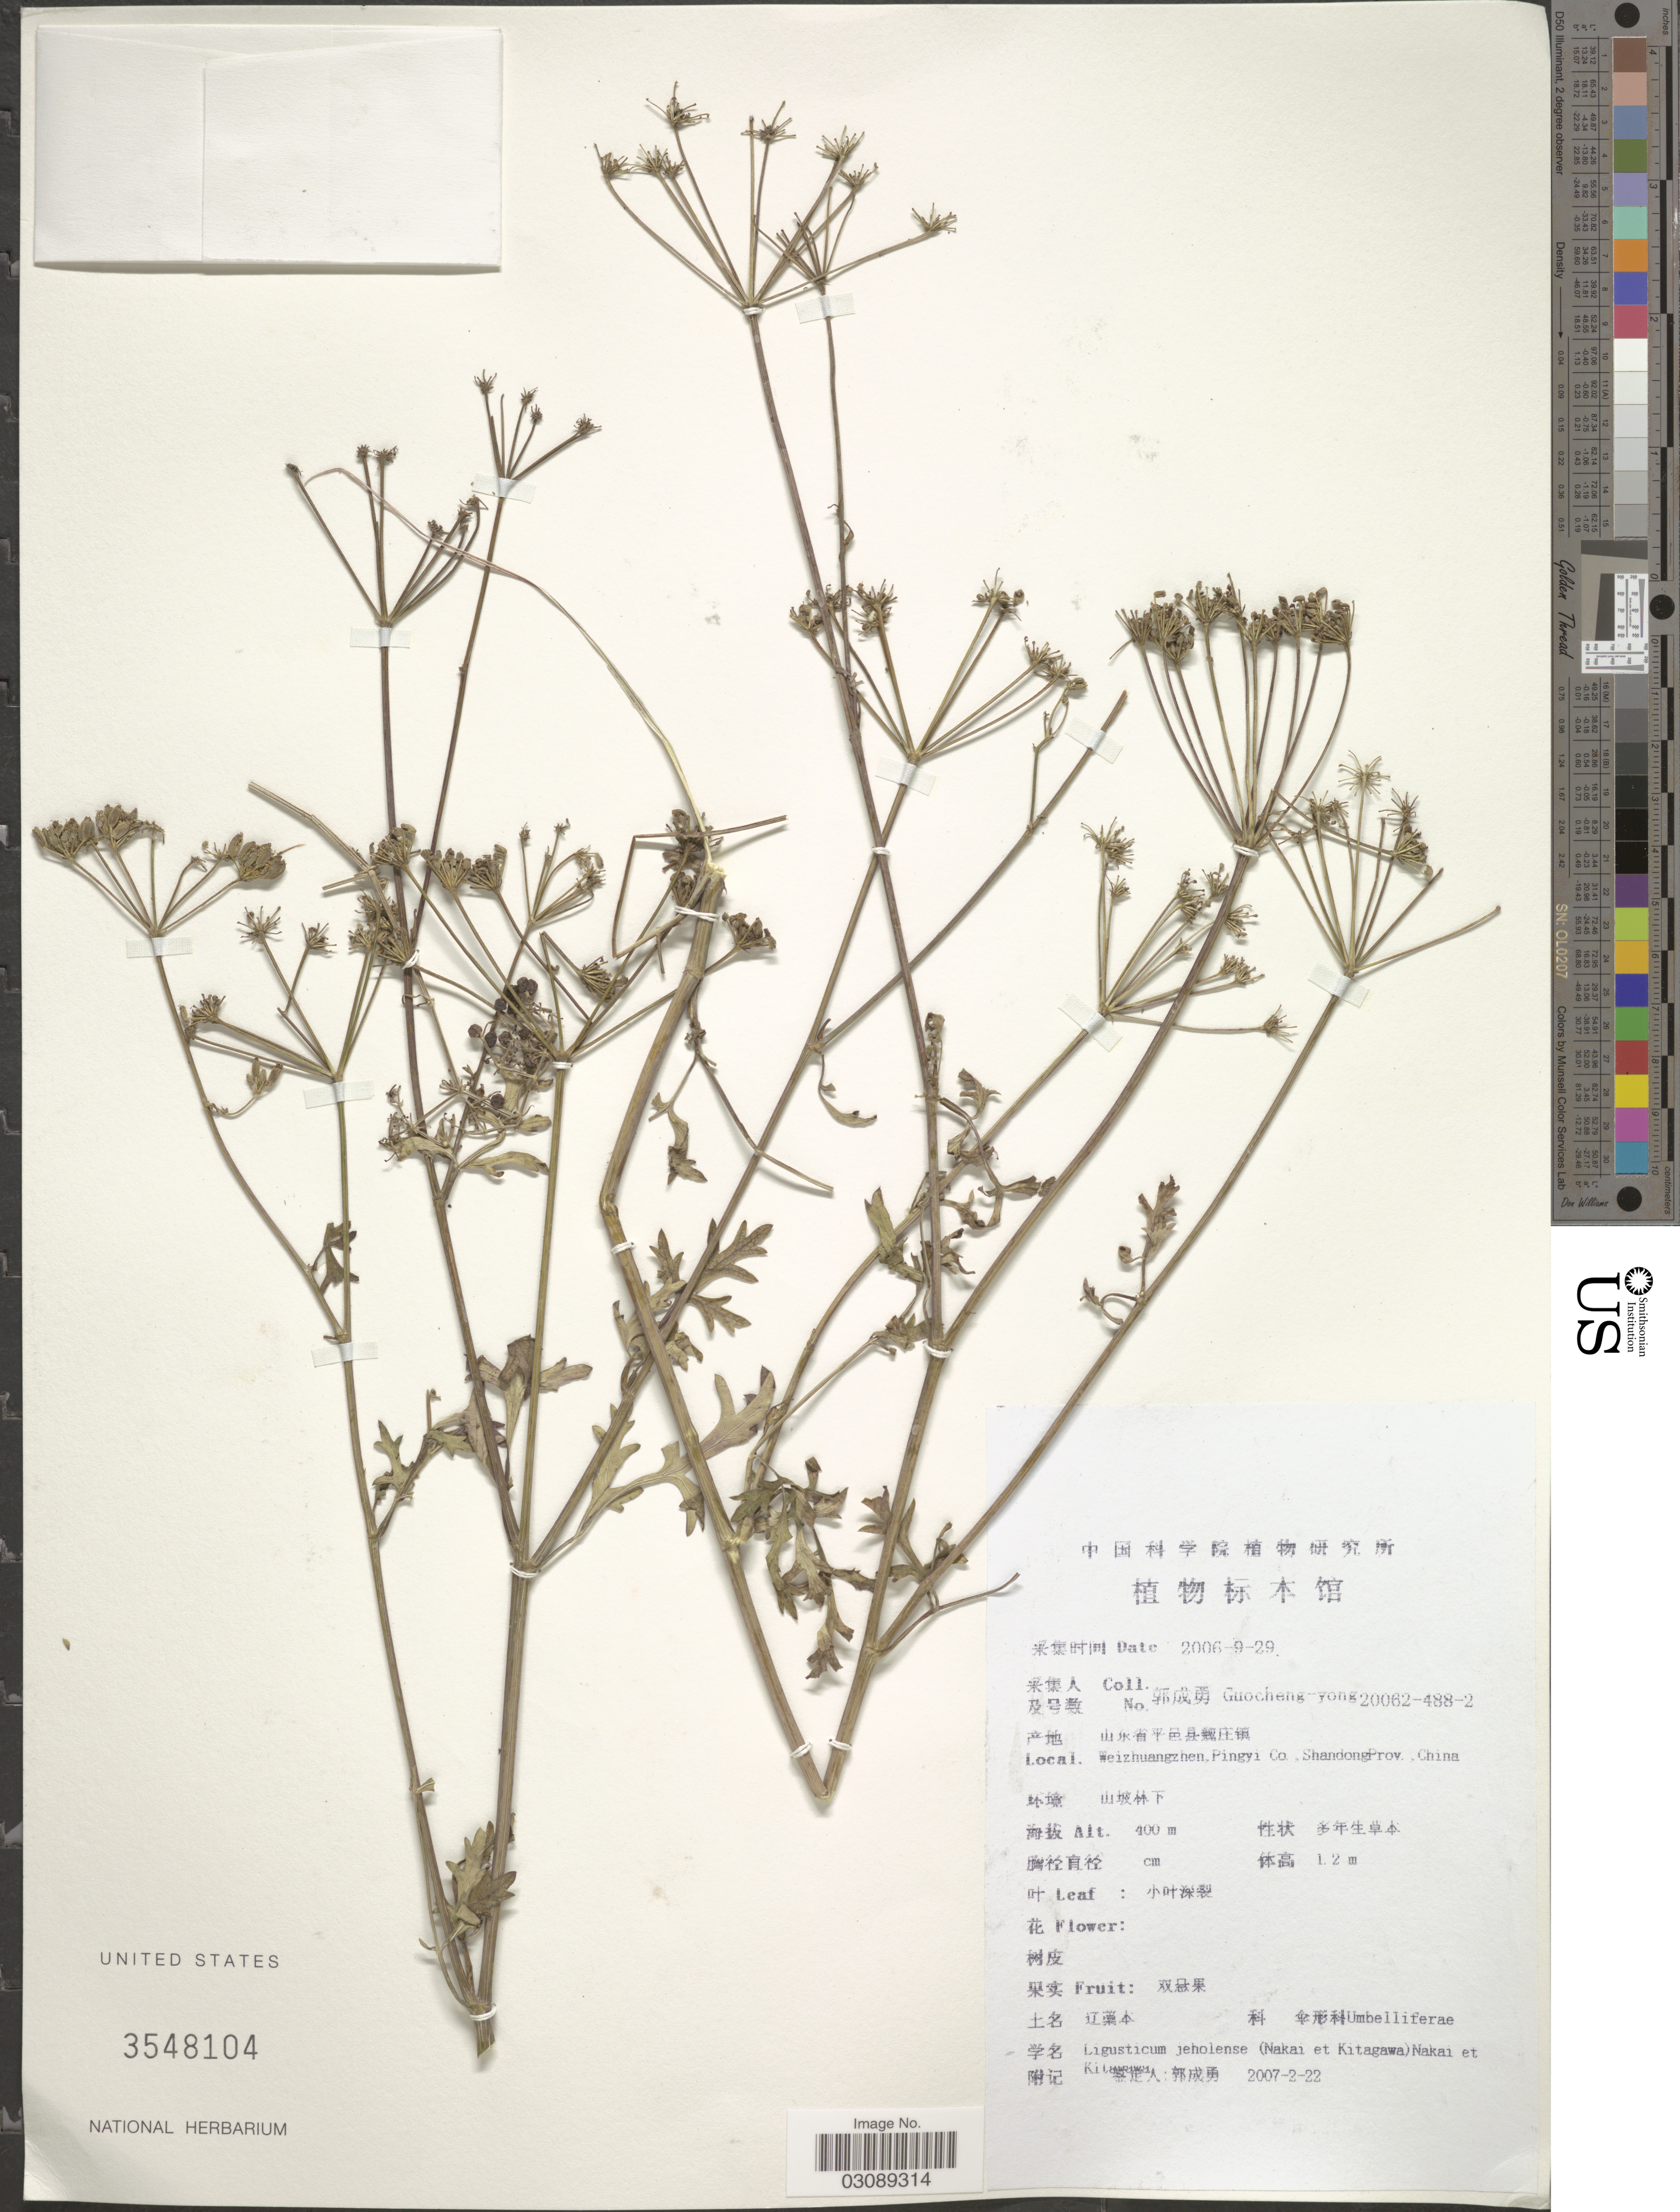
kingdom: Plantae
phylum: Tracheophyta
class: Magnoliopsida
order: Apiales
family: Apiaceae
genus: Ligusticum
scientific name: Ligusticum glaucescens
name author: Franch.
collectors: Guo cheng-yong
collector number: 20062-488-2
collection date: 2006-09-29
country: China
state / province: Shandong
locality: Weizhuangzhen, Pingyi Co.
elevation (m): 400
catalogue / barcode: US 3548104